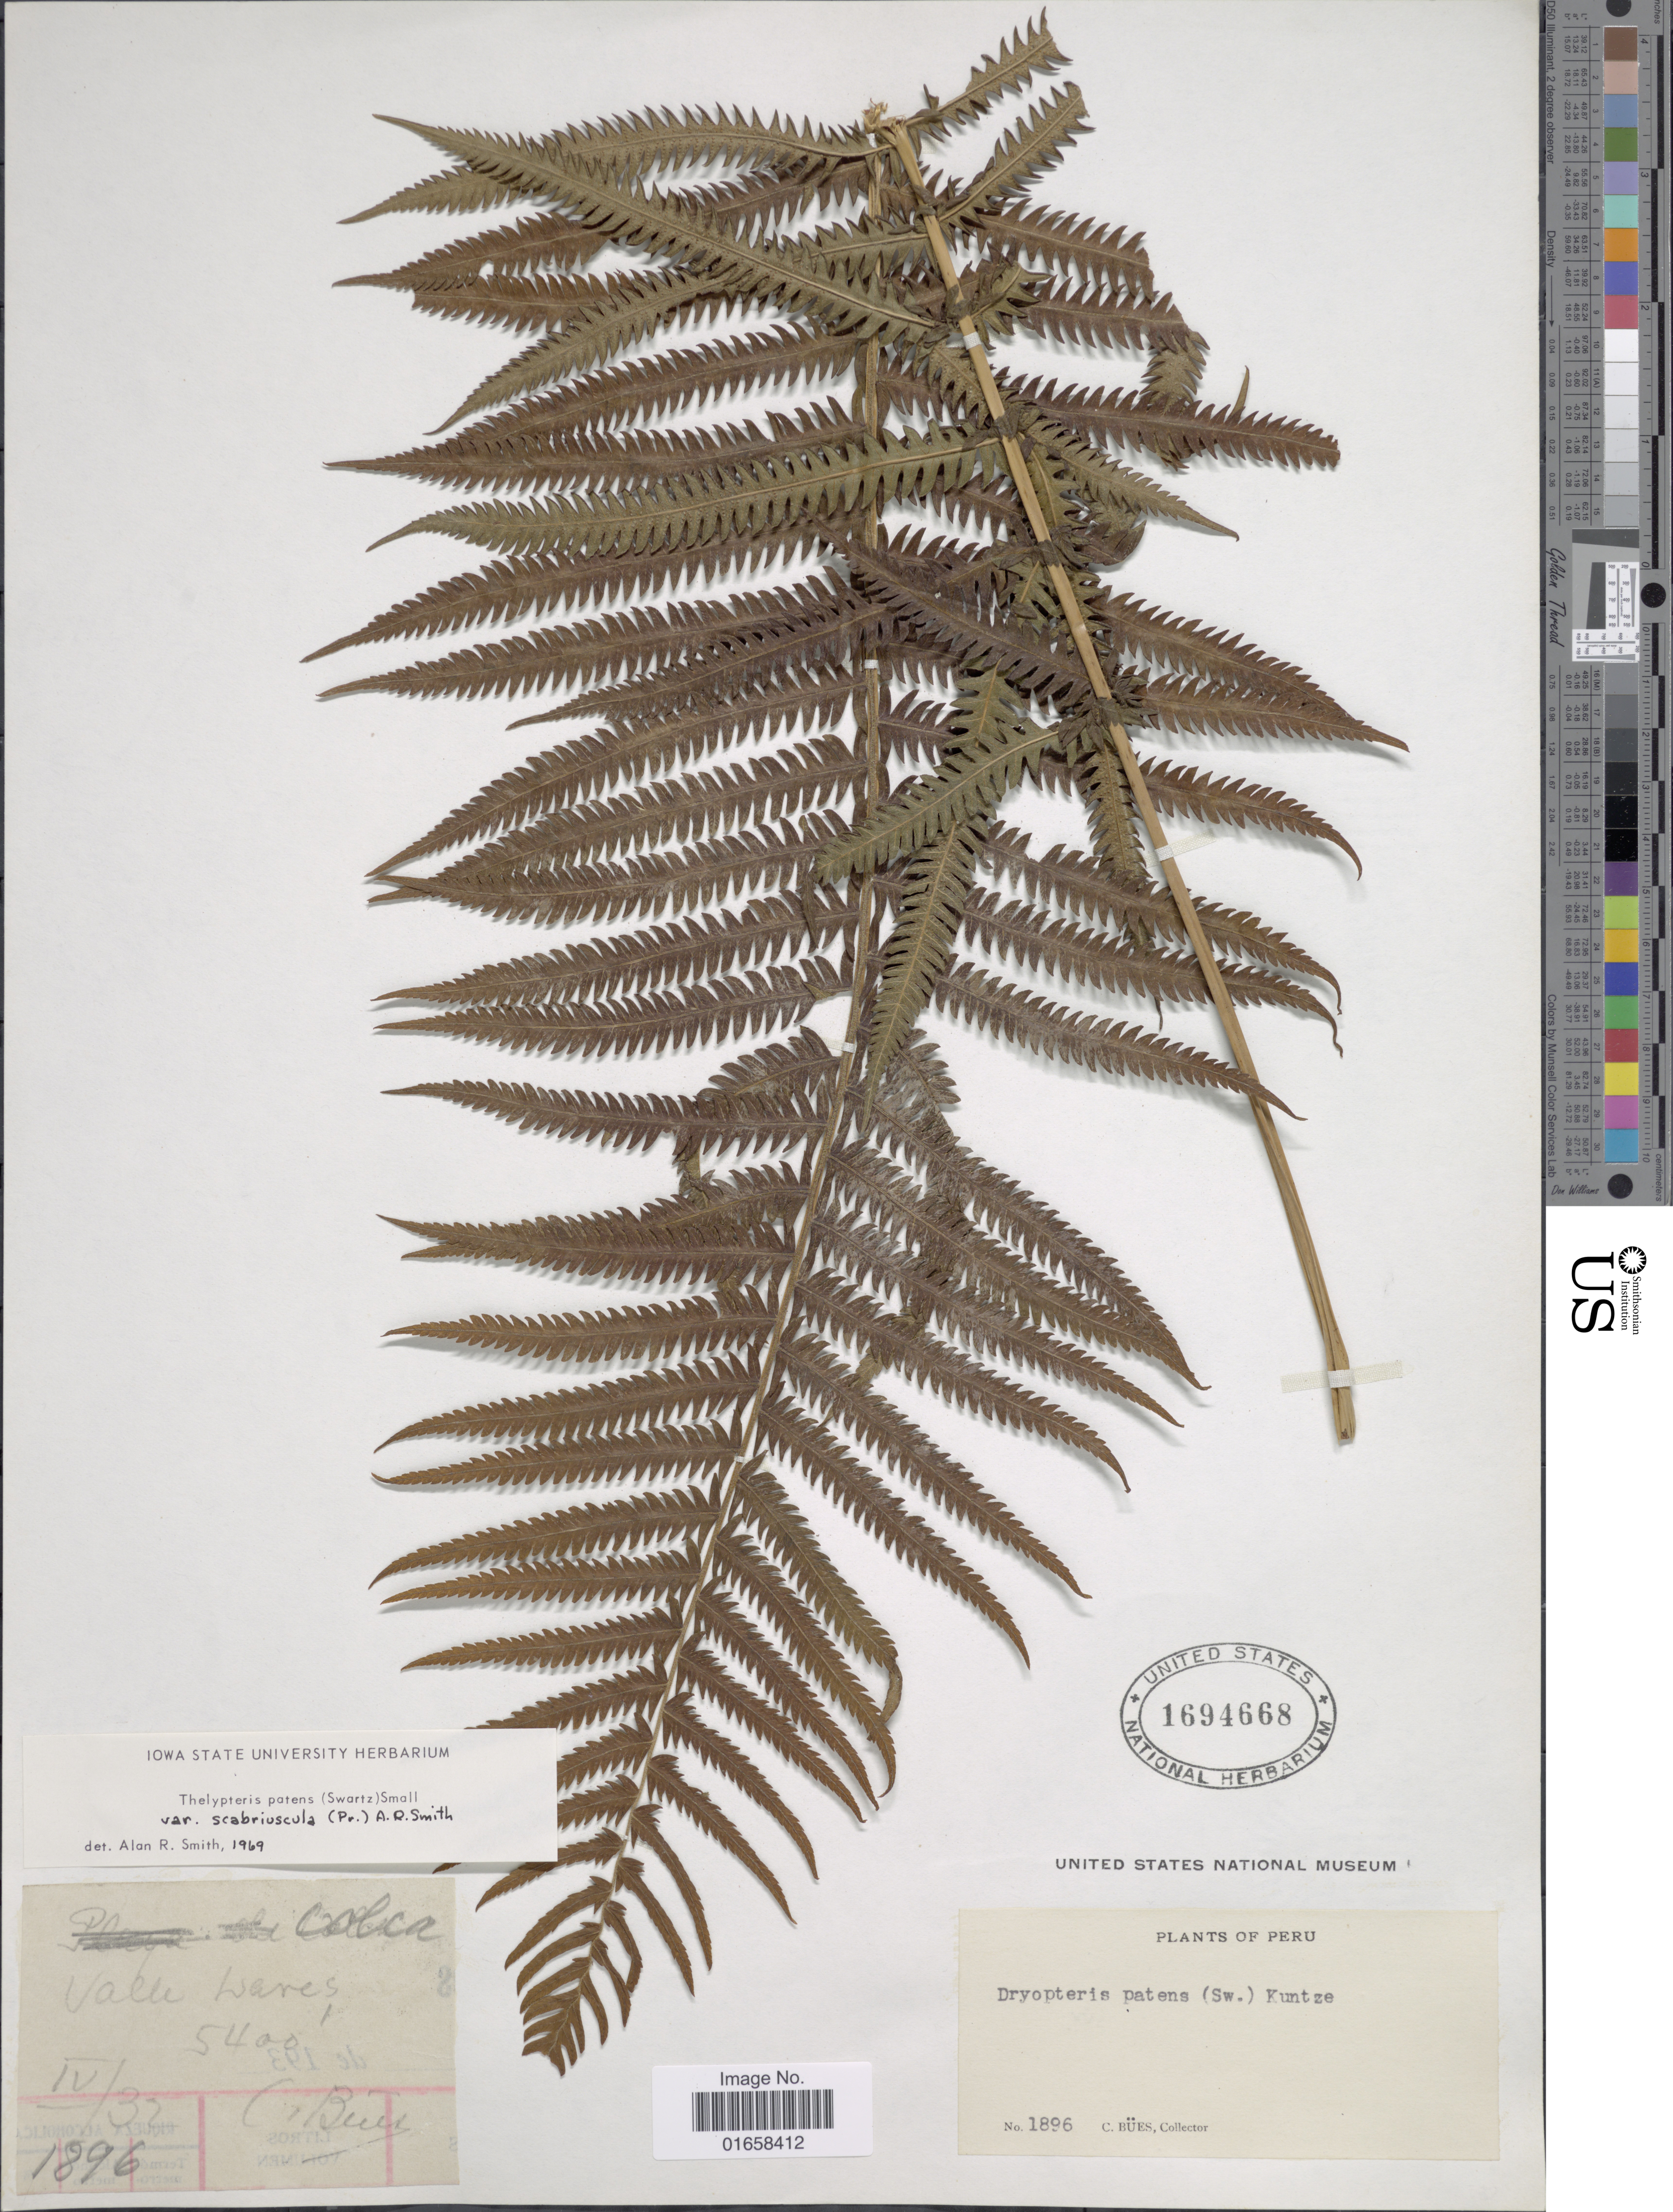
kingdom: Plantae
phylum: Tracheophyta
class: Polypodiopsida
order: Polypodiales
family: Thelypteridaceae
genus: Christella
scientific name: Christella patens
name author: (Sw.) Holttum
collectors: C. Bues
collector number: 1896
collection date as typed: Transcribed d/m/y: /4/32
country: Peru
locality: Colca. valle Wares. Peru.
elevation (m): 1646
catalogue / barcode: US 1694668